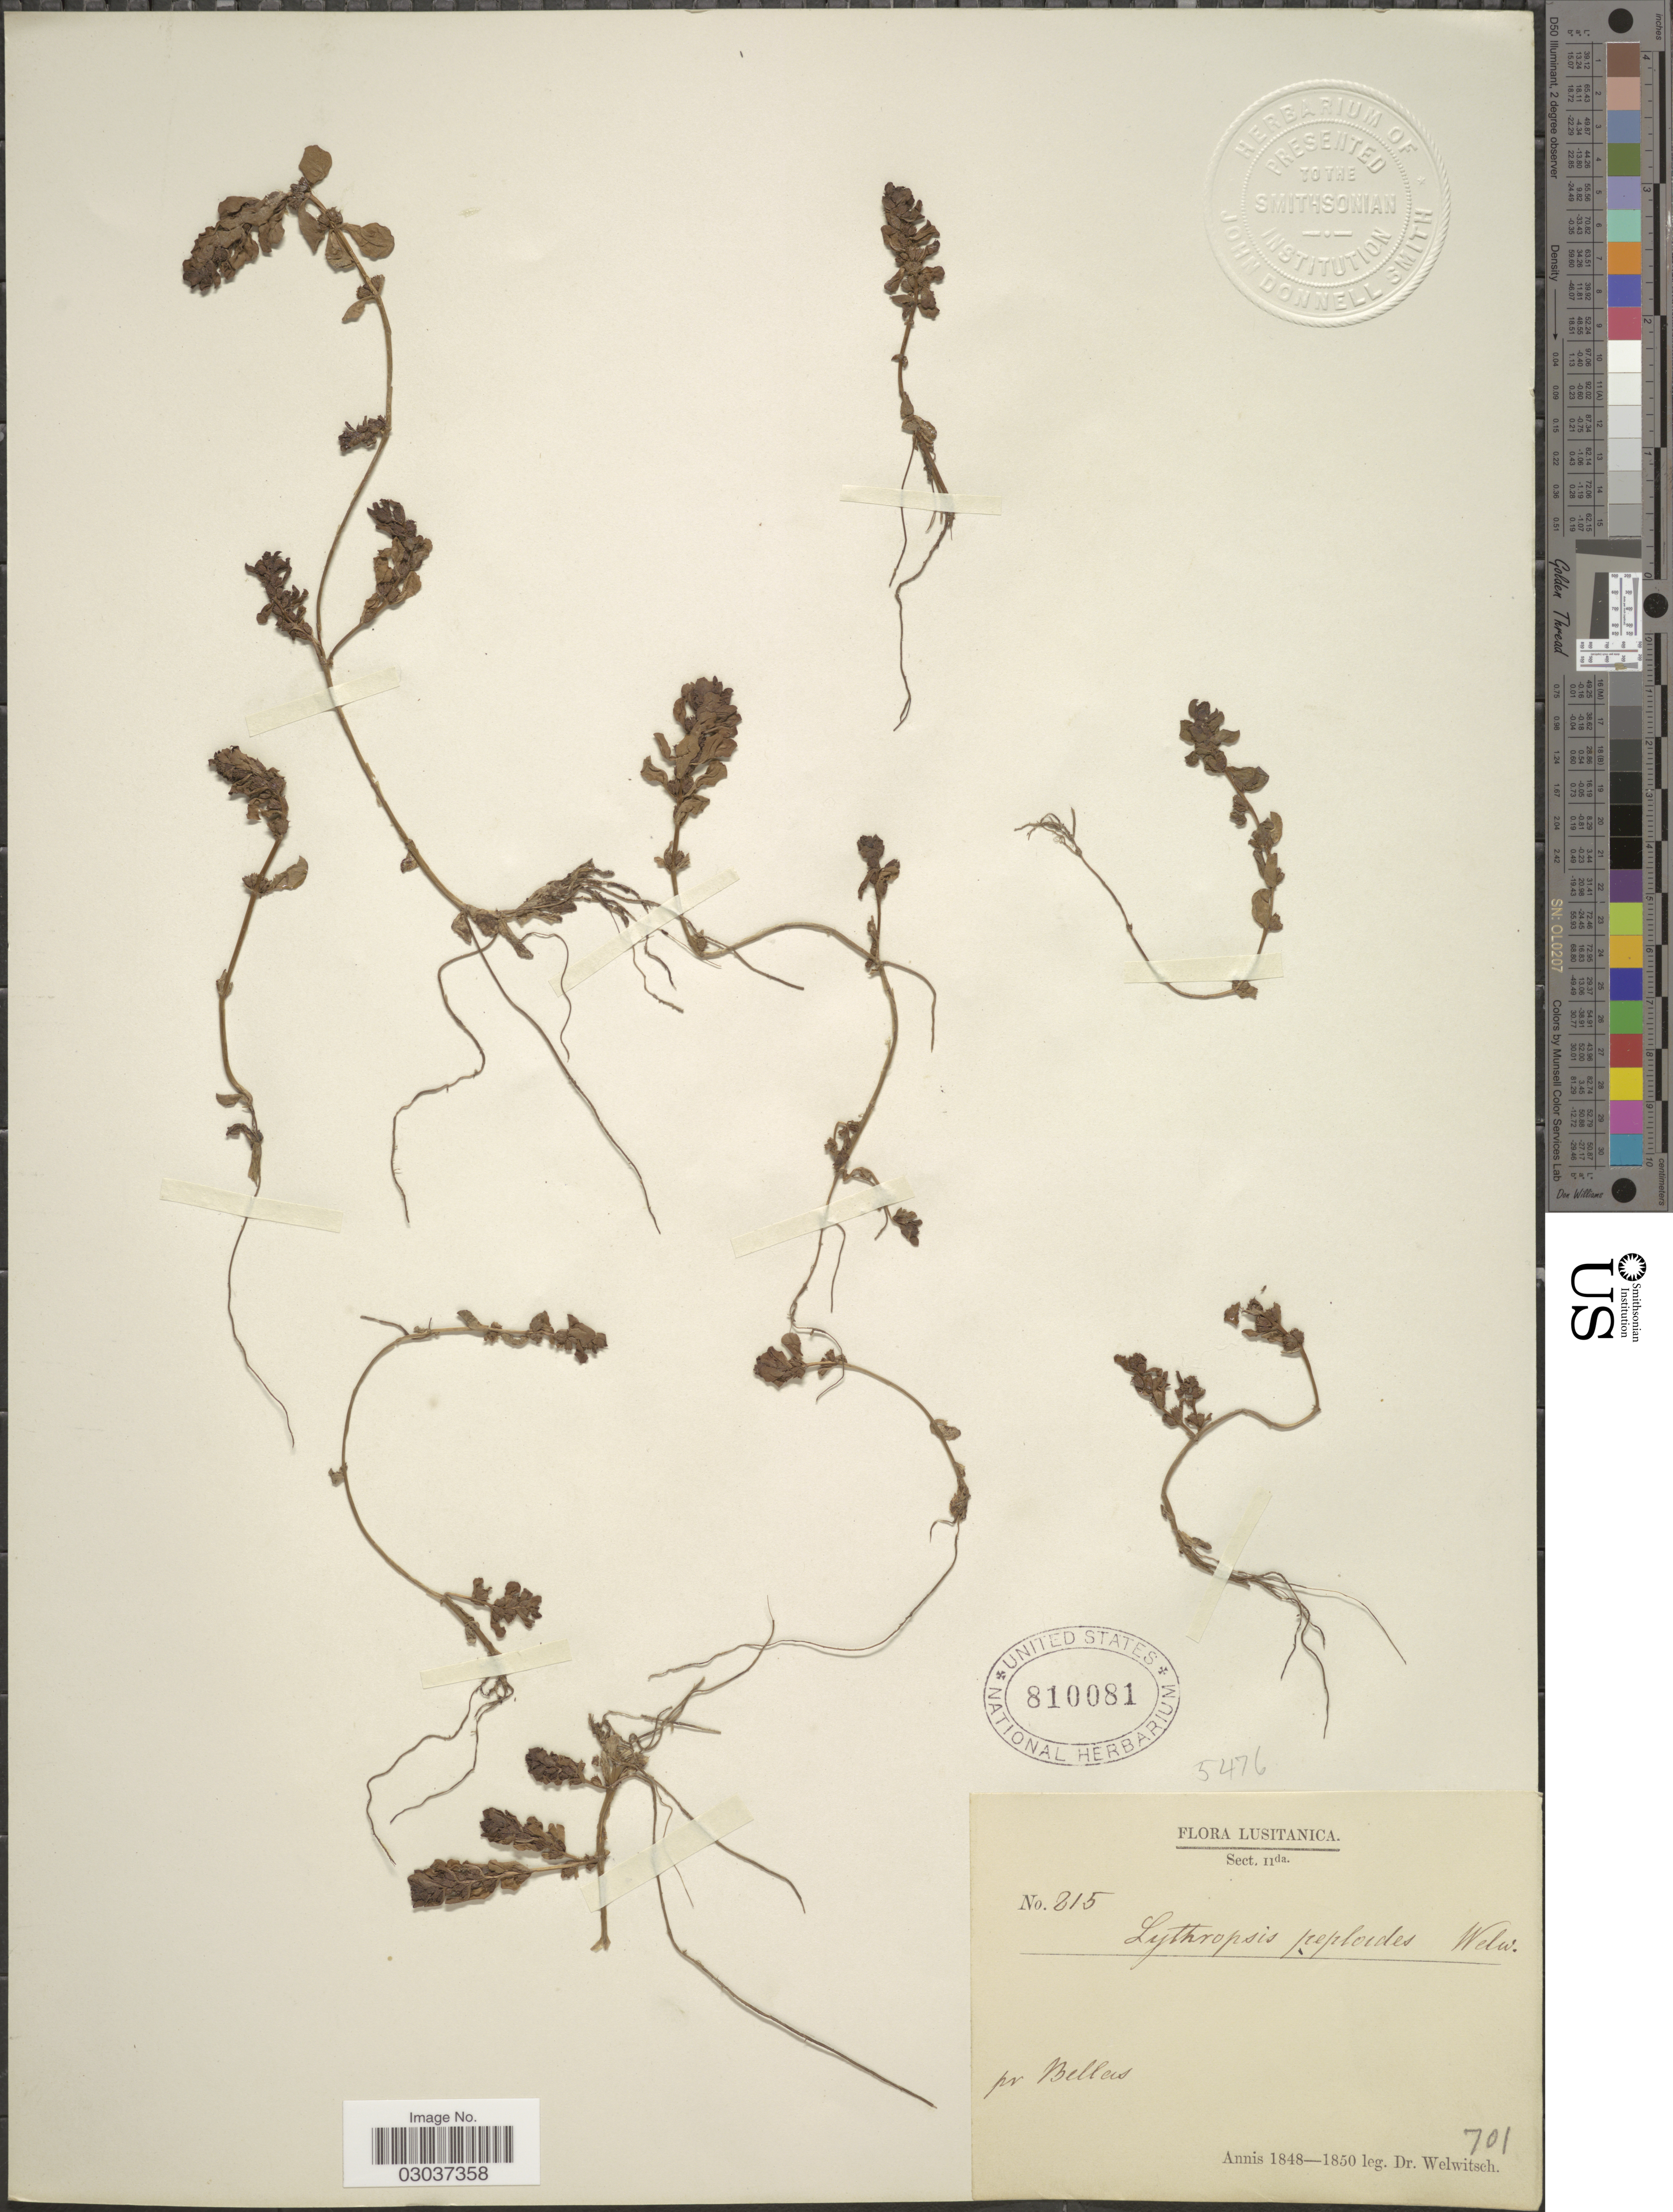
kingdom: Plantae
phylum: Tracheophyta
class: Magnoliopsida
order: Myrtales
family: Lythraceae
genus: Lythropsis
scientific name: Lythropsis peploides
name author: Welw. ex Koehne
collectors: -. Welwitsch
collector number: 215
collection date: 1848/1850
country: Portugal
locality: Lusitanica. Pr Bellas.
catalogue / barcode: US 810081